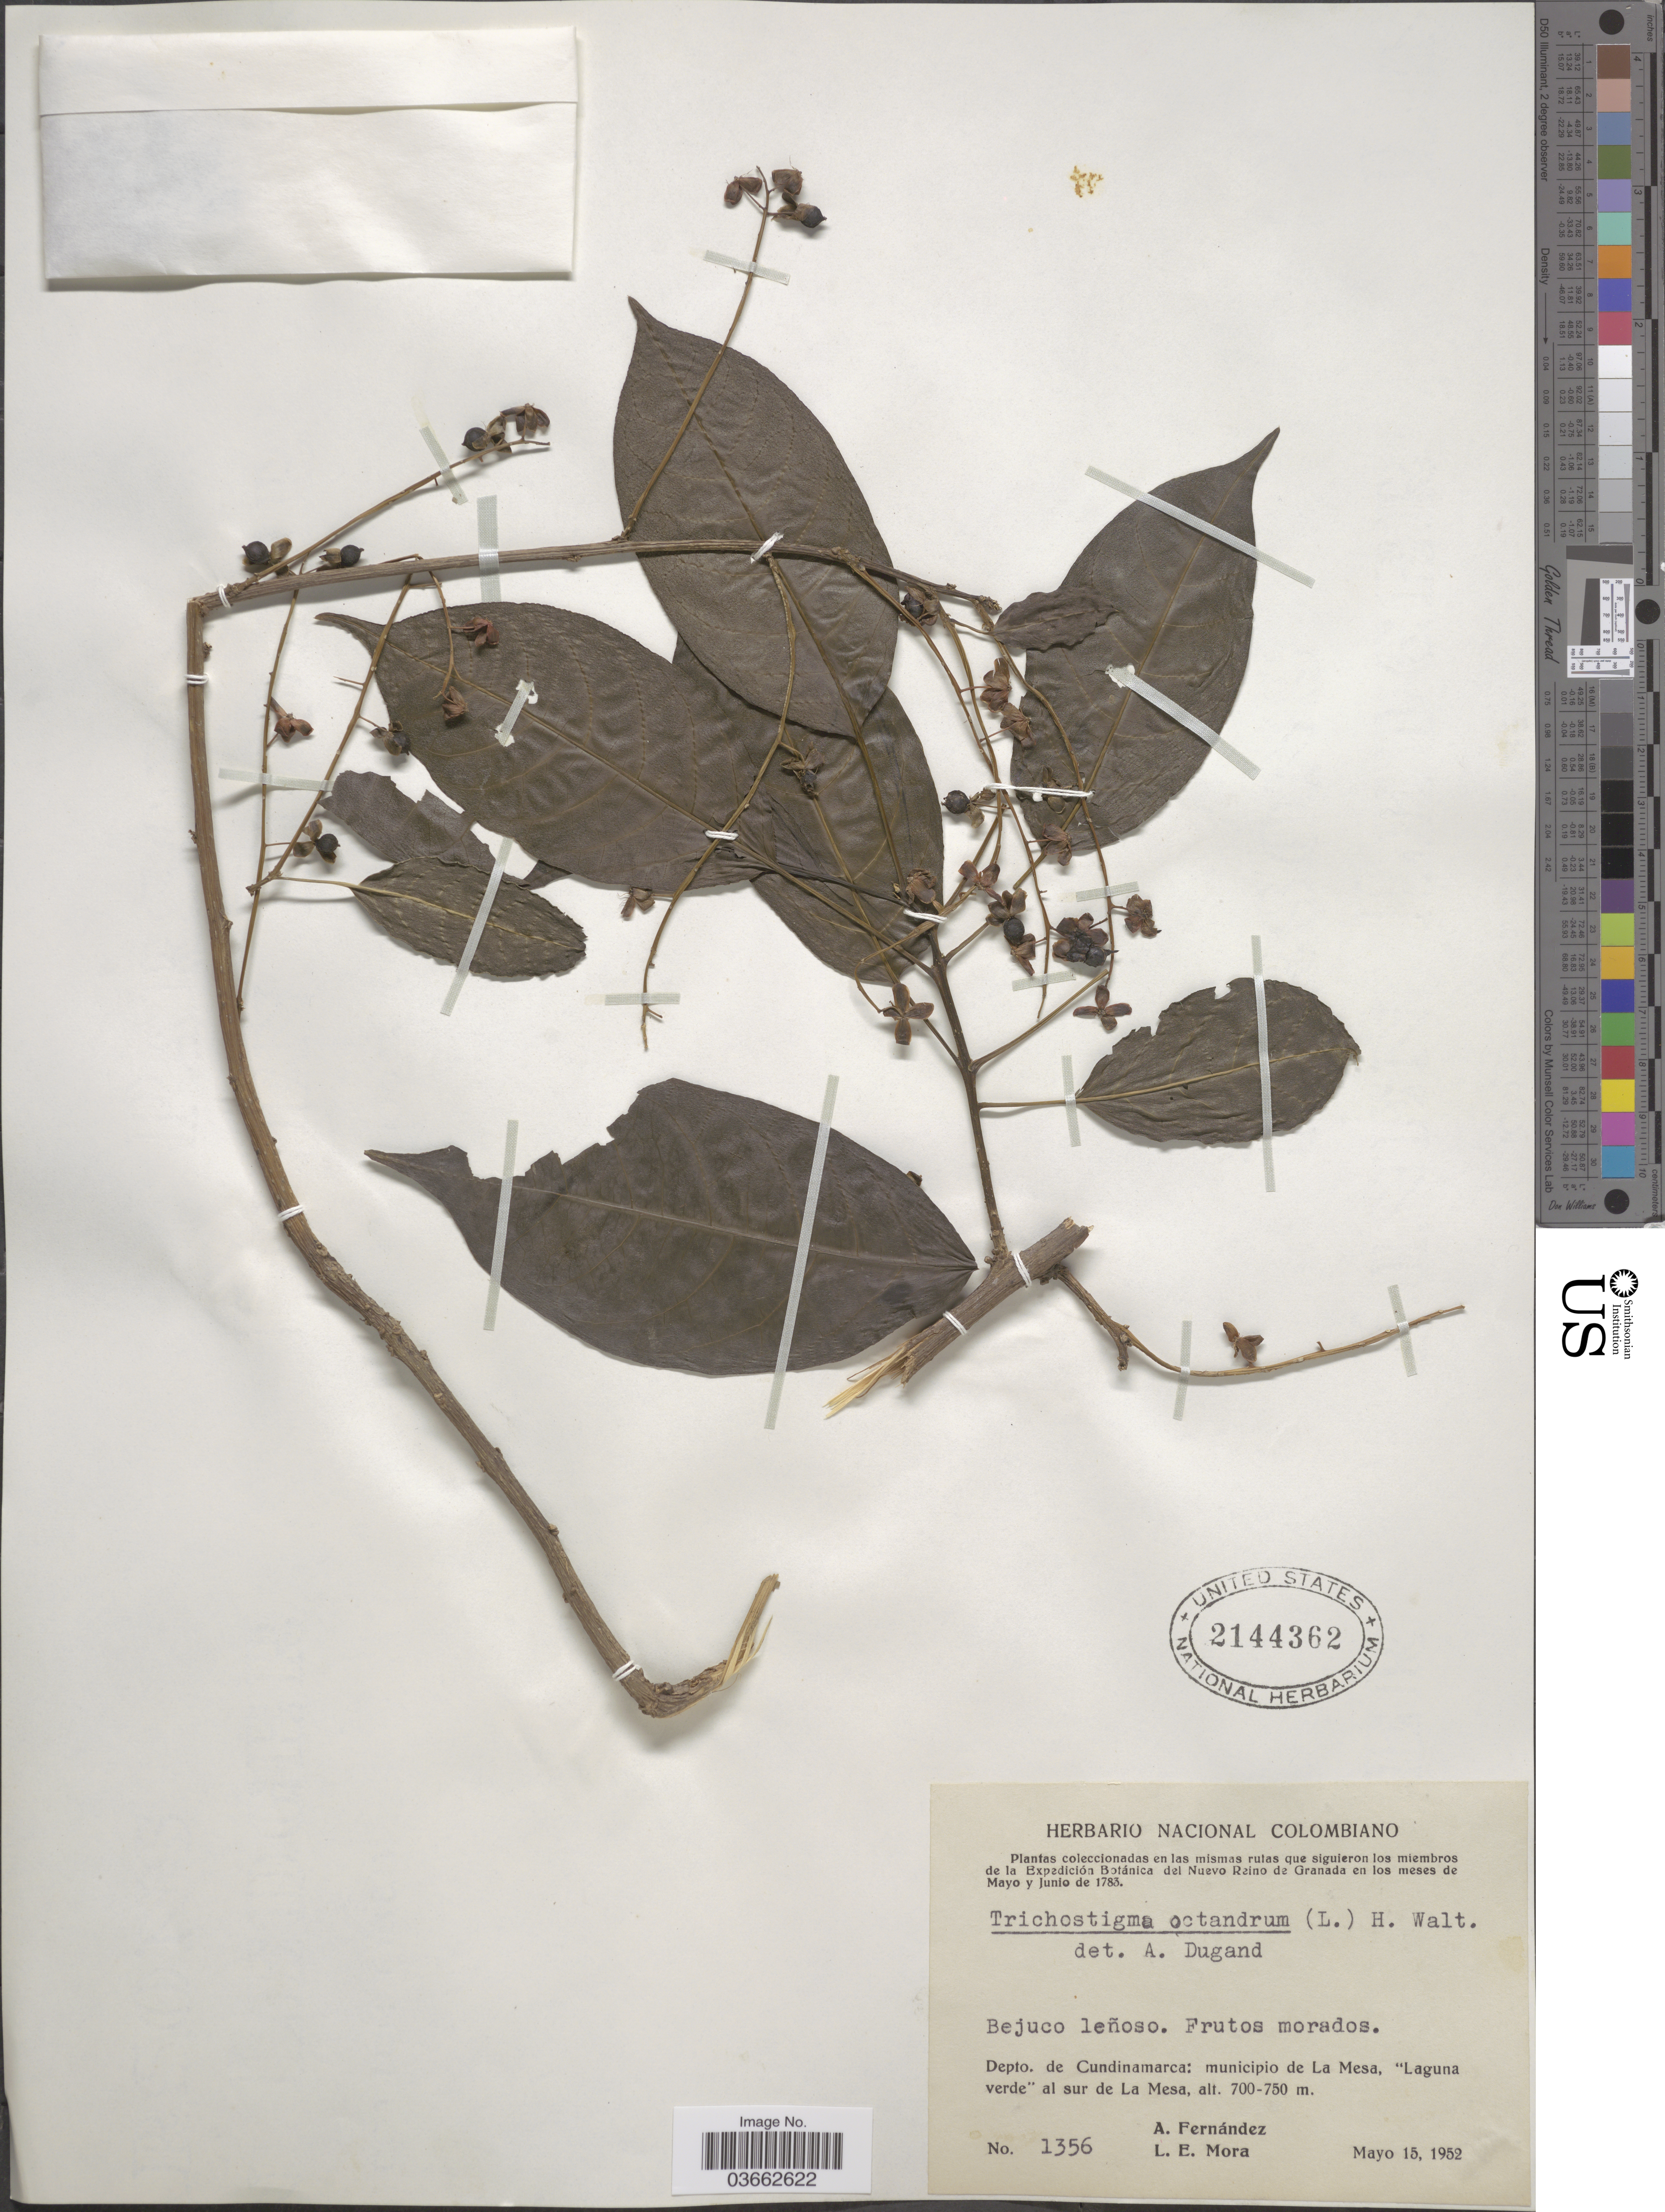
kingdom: Plantae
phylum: Tracheophyta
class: Magnoliopsida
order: Caryophyllales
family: Phytolaccaceae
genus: Trichostigma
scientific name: Trichostigma octandrum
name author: (L.) H. Walter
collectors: A. Fernández & L. Mora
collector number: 1356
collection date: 1952-05-15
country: Colombia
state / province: Cundinamarca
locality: Depto. de Cundinamarca: municipio de La Mesa, "Laguna verde" al sur de La Mesa.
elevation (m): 700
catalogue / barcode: US 2144362